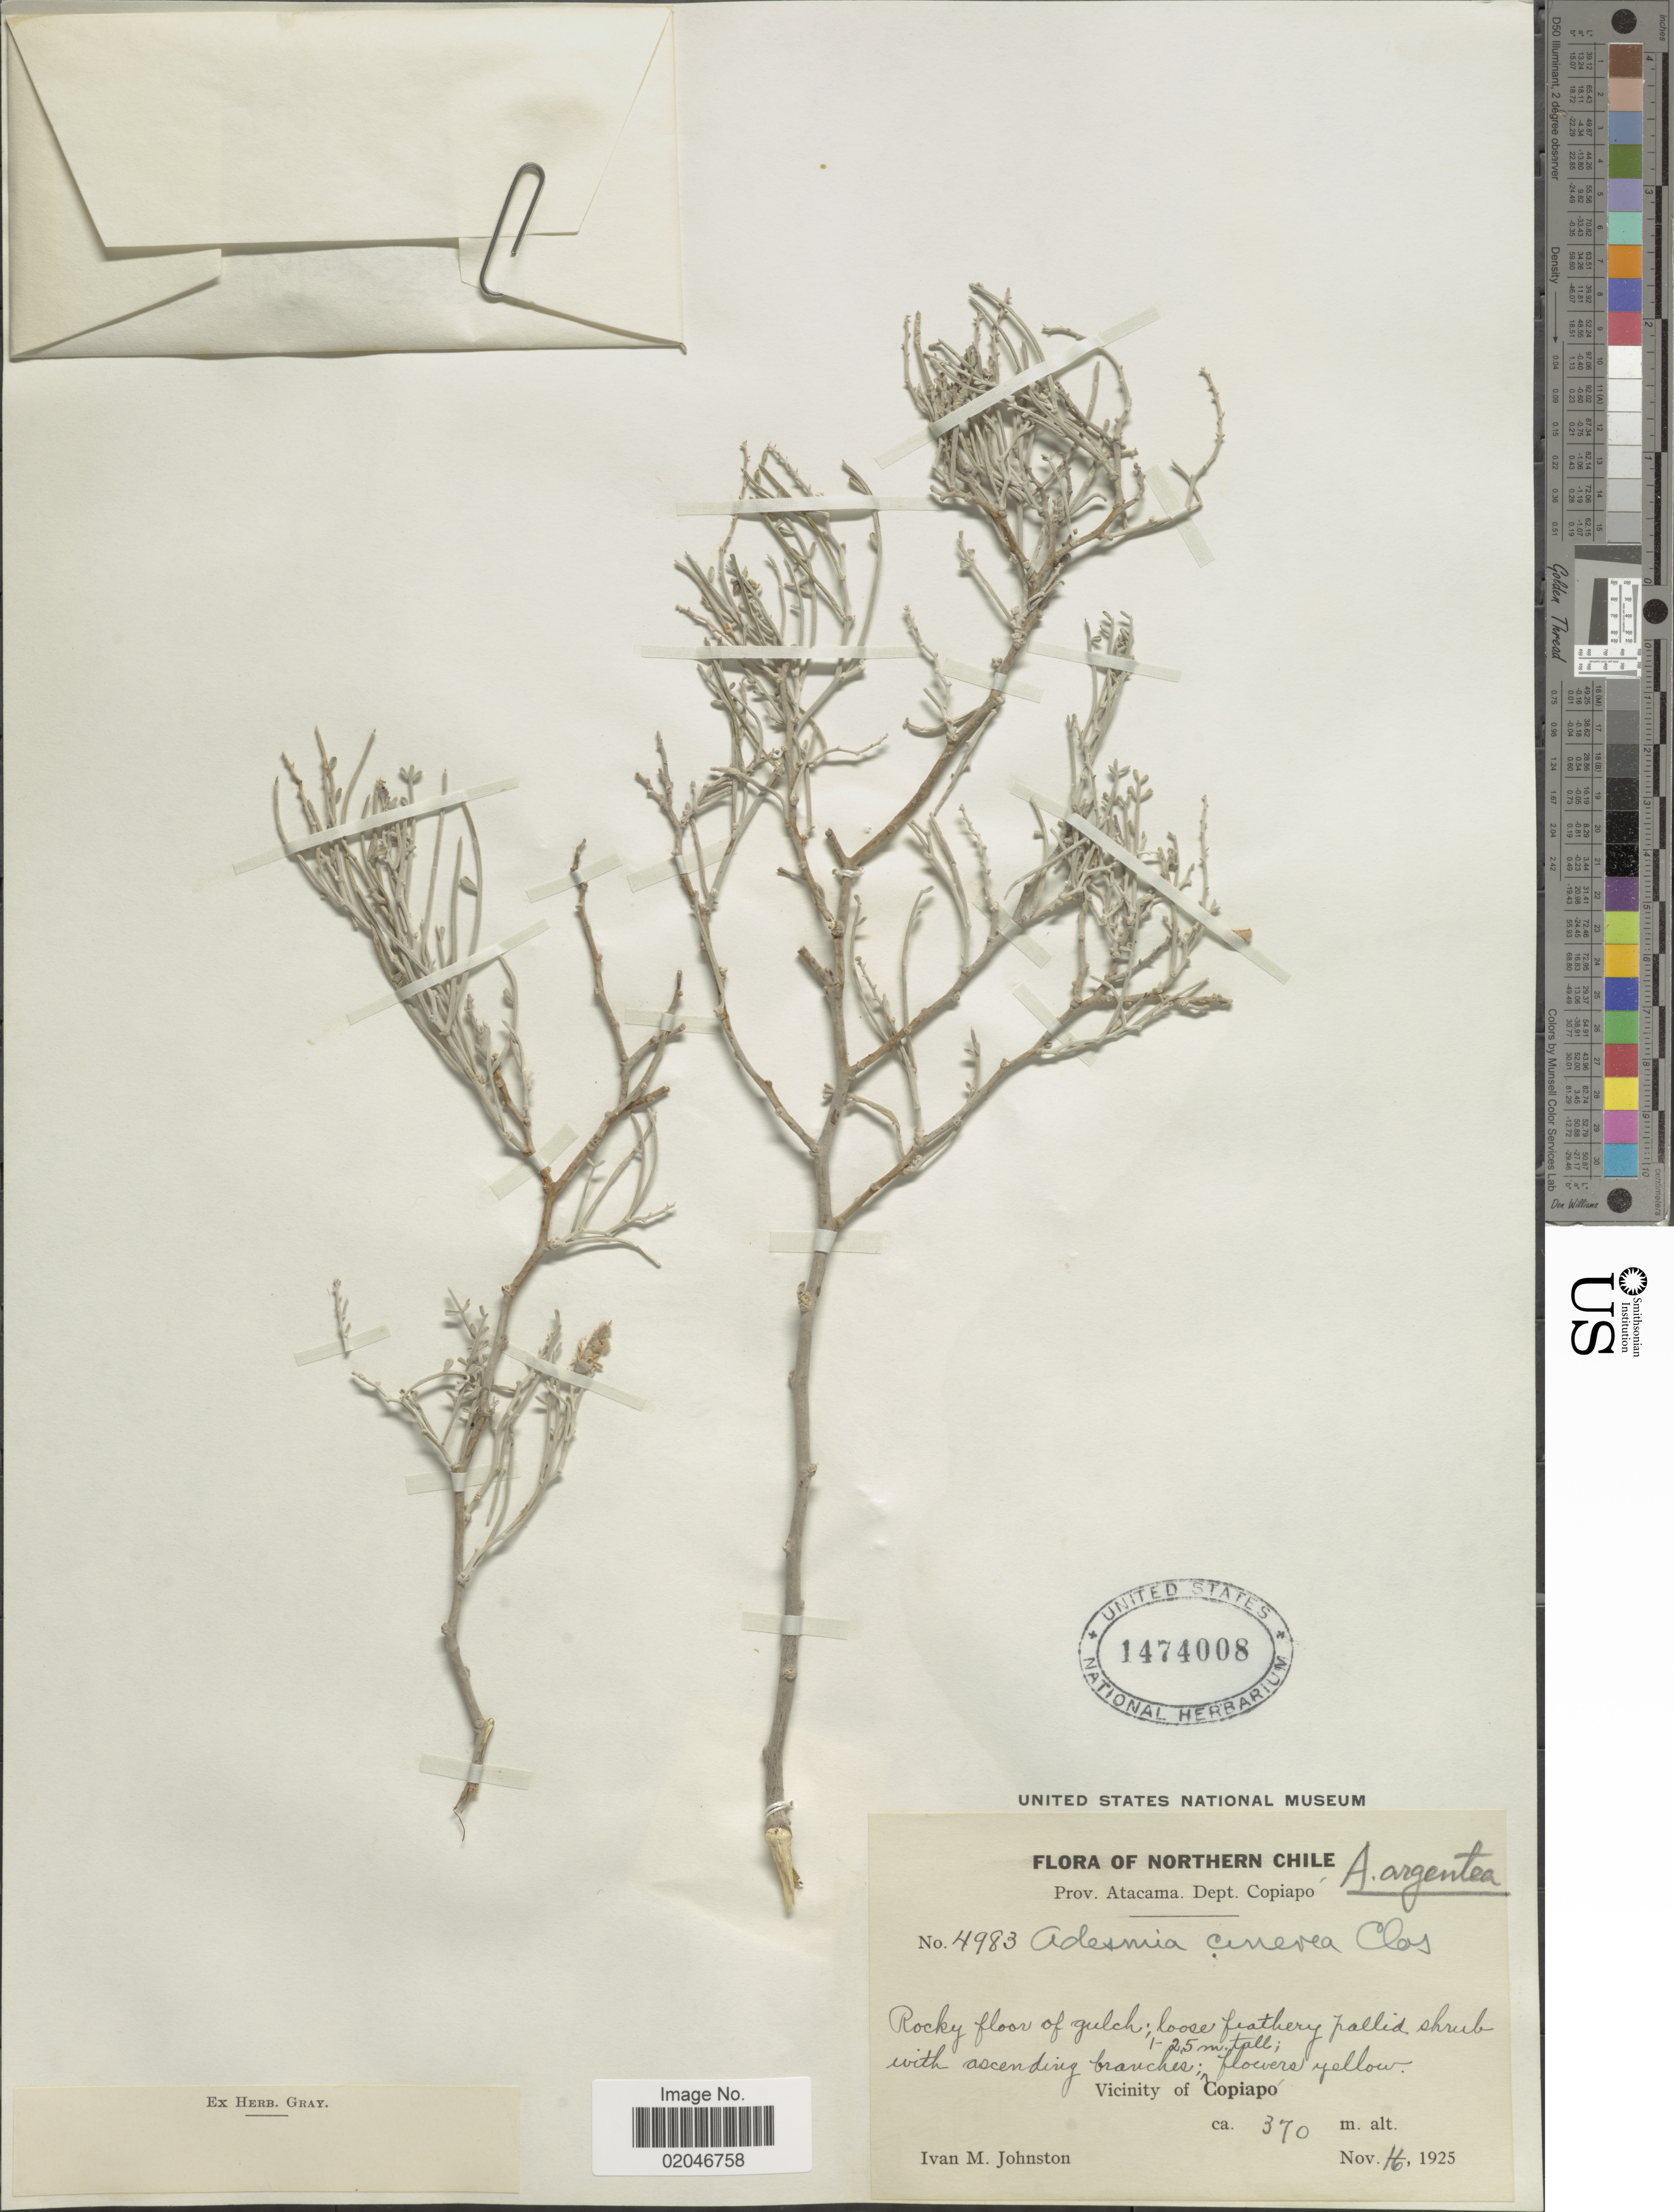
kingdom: Plantae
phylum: Tracheophyta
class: Magnoliopsida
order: Fabales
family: Fabaceae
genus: Adesmia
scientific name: Adesmia argentea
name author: Meyen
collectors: I.M. Johnston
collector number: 4983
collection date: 1925-11-16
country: Chile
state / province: Atacama (III)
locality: Dept. Copiapo. Vicinity of Copiapo. Northern Chile.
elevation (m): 370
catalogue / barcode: US 1474008